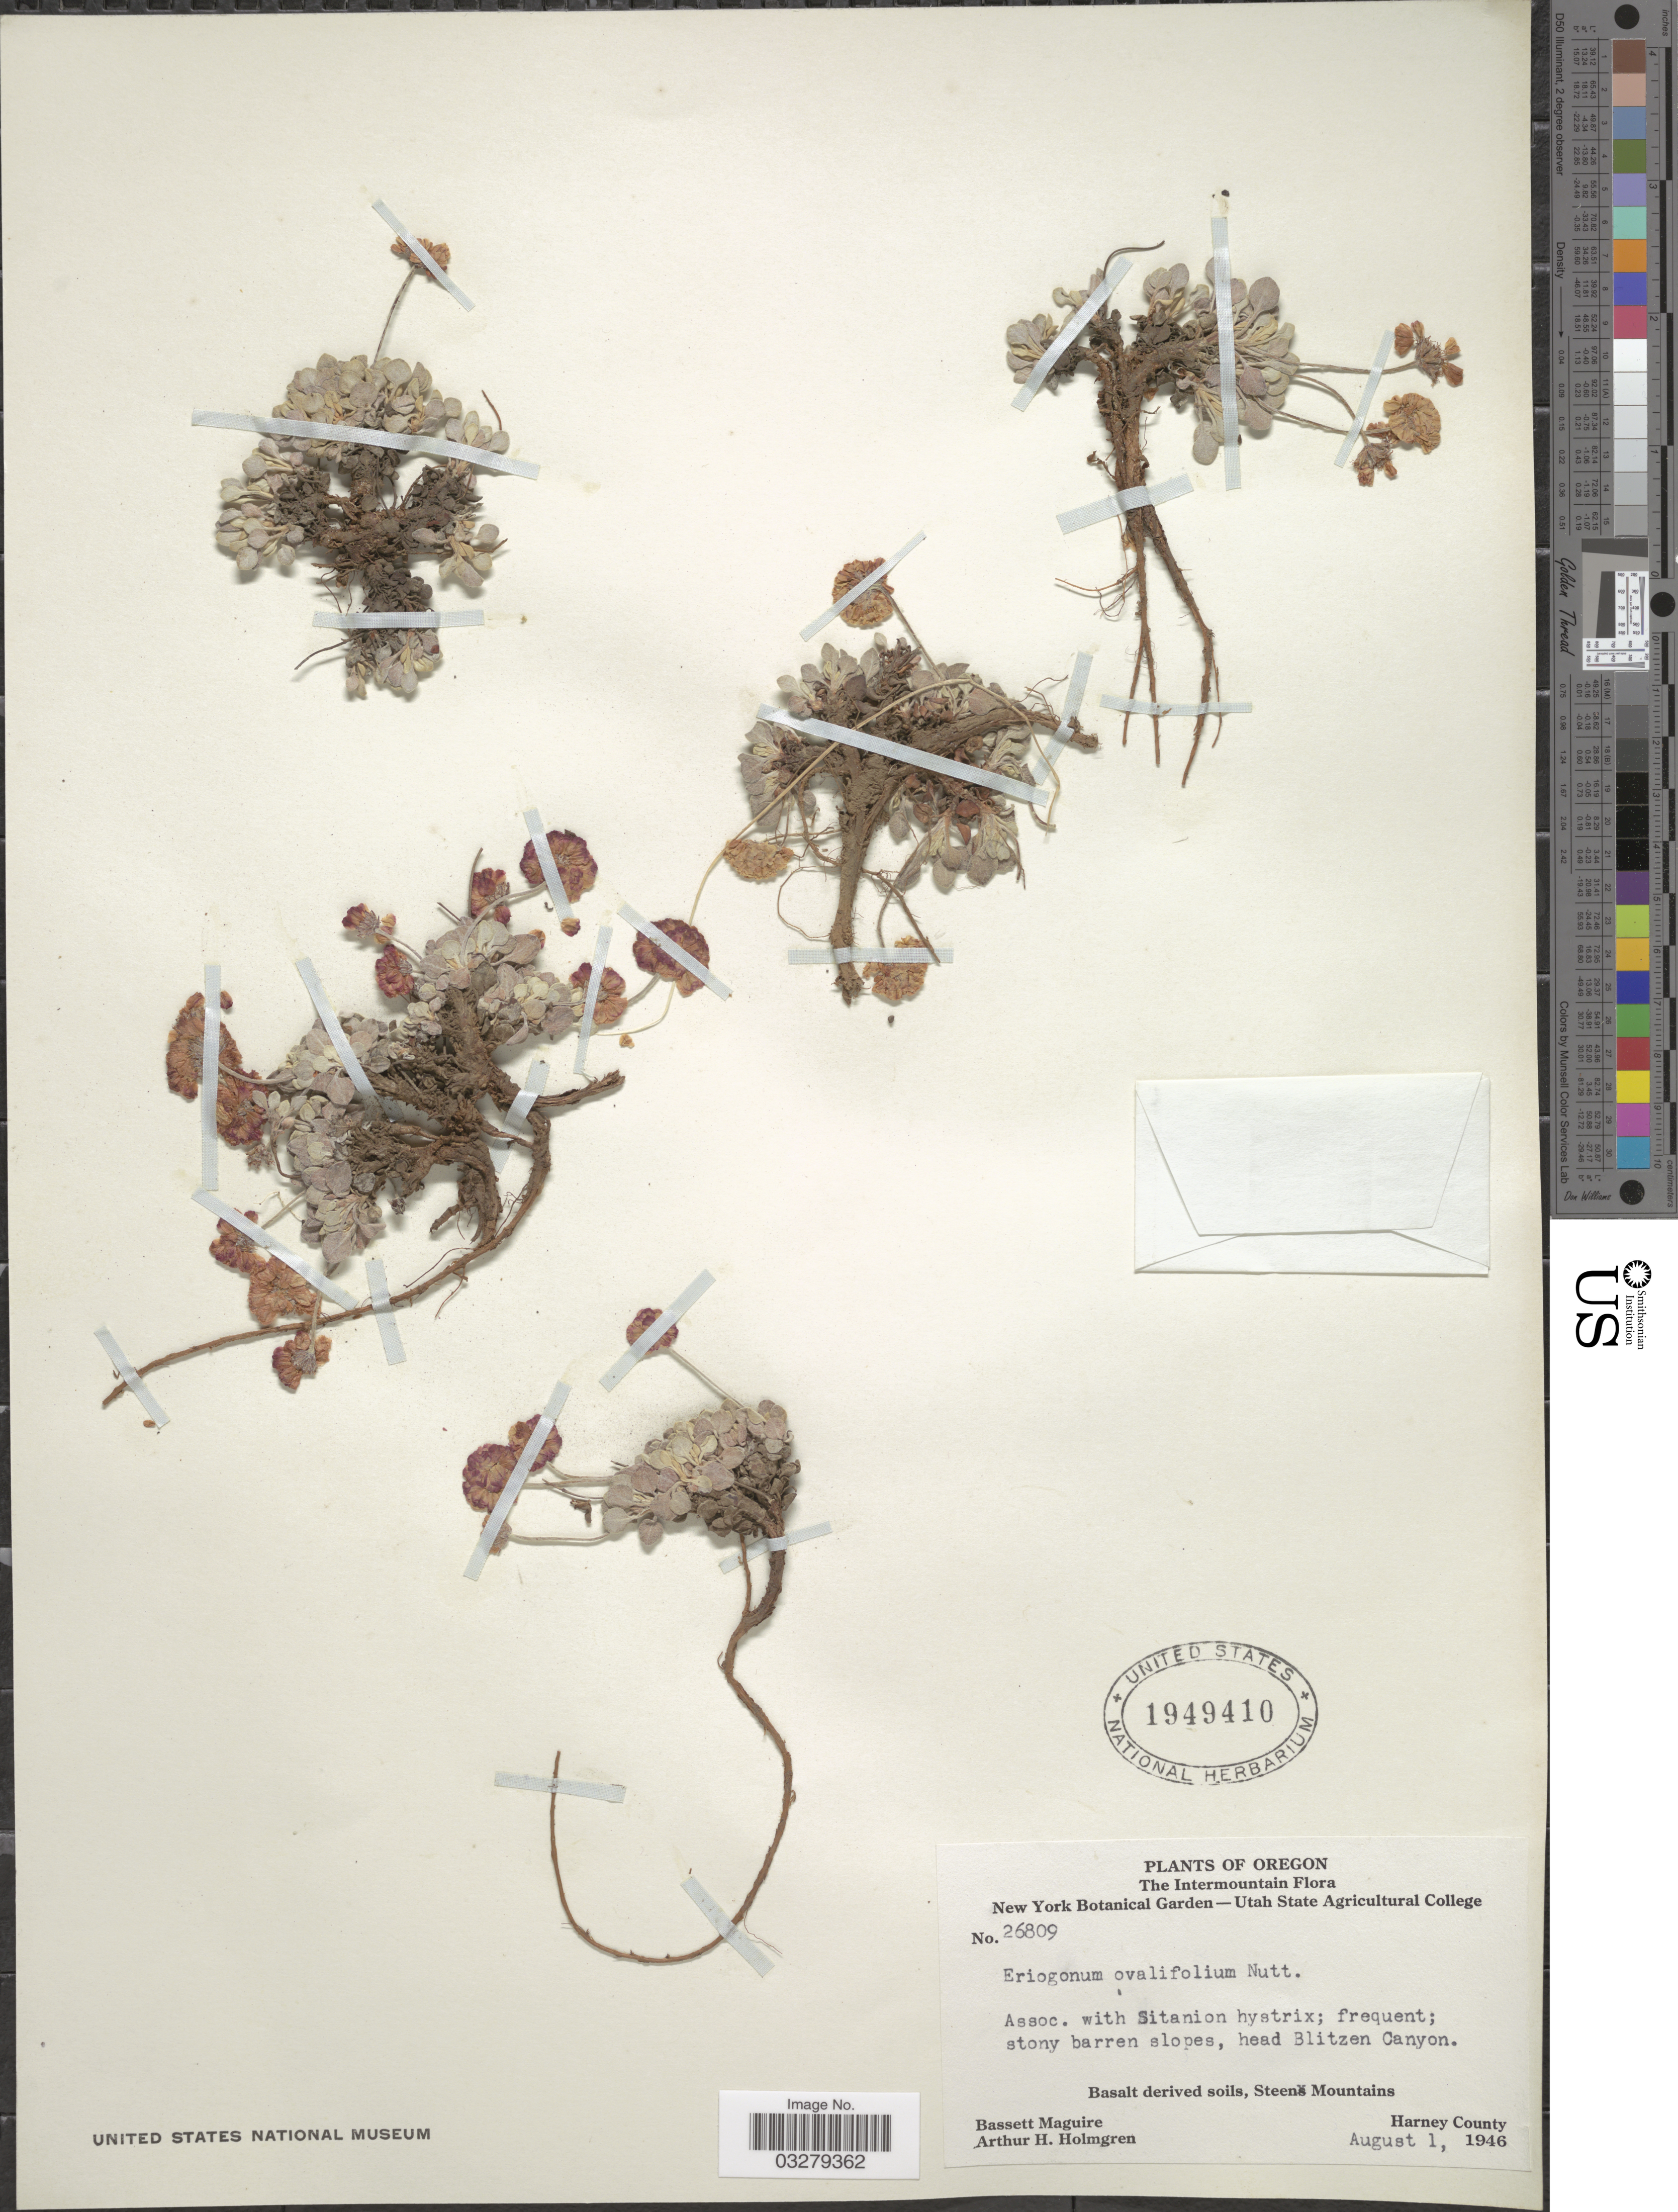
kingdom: Plantae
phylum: Tracheophyta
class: Magnoliopsida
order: Caryophyllales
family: Polygonaceae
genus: Eriogonum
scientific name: Eriogonum ovalifolium var. depressum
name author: Blank.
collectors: B. Maguire & A. H. Holmgren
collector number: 26809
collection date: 1946-08-01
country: United States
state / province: Oregon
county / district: Harney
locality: The Intermountain, head Blitzen Canyon, Steen Mountains, Harney County.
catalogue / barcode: US 1949410